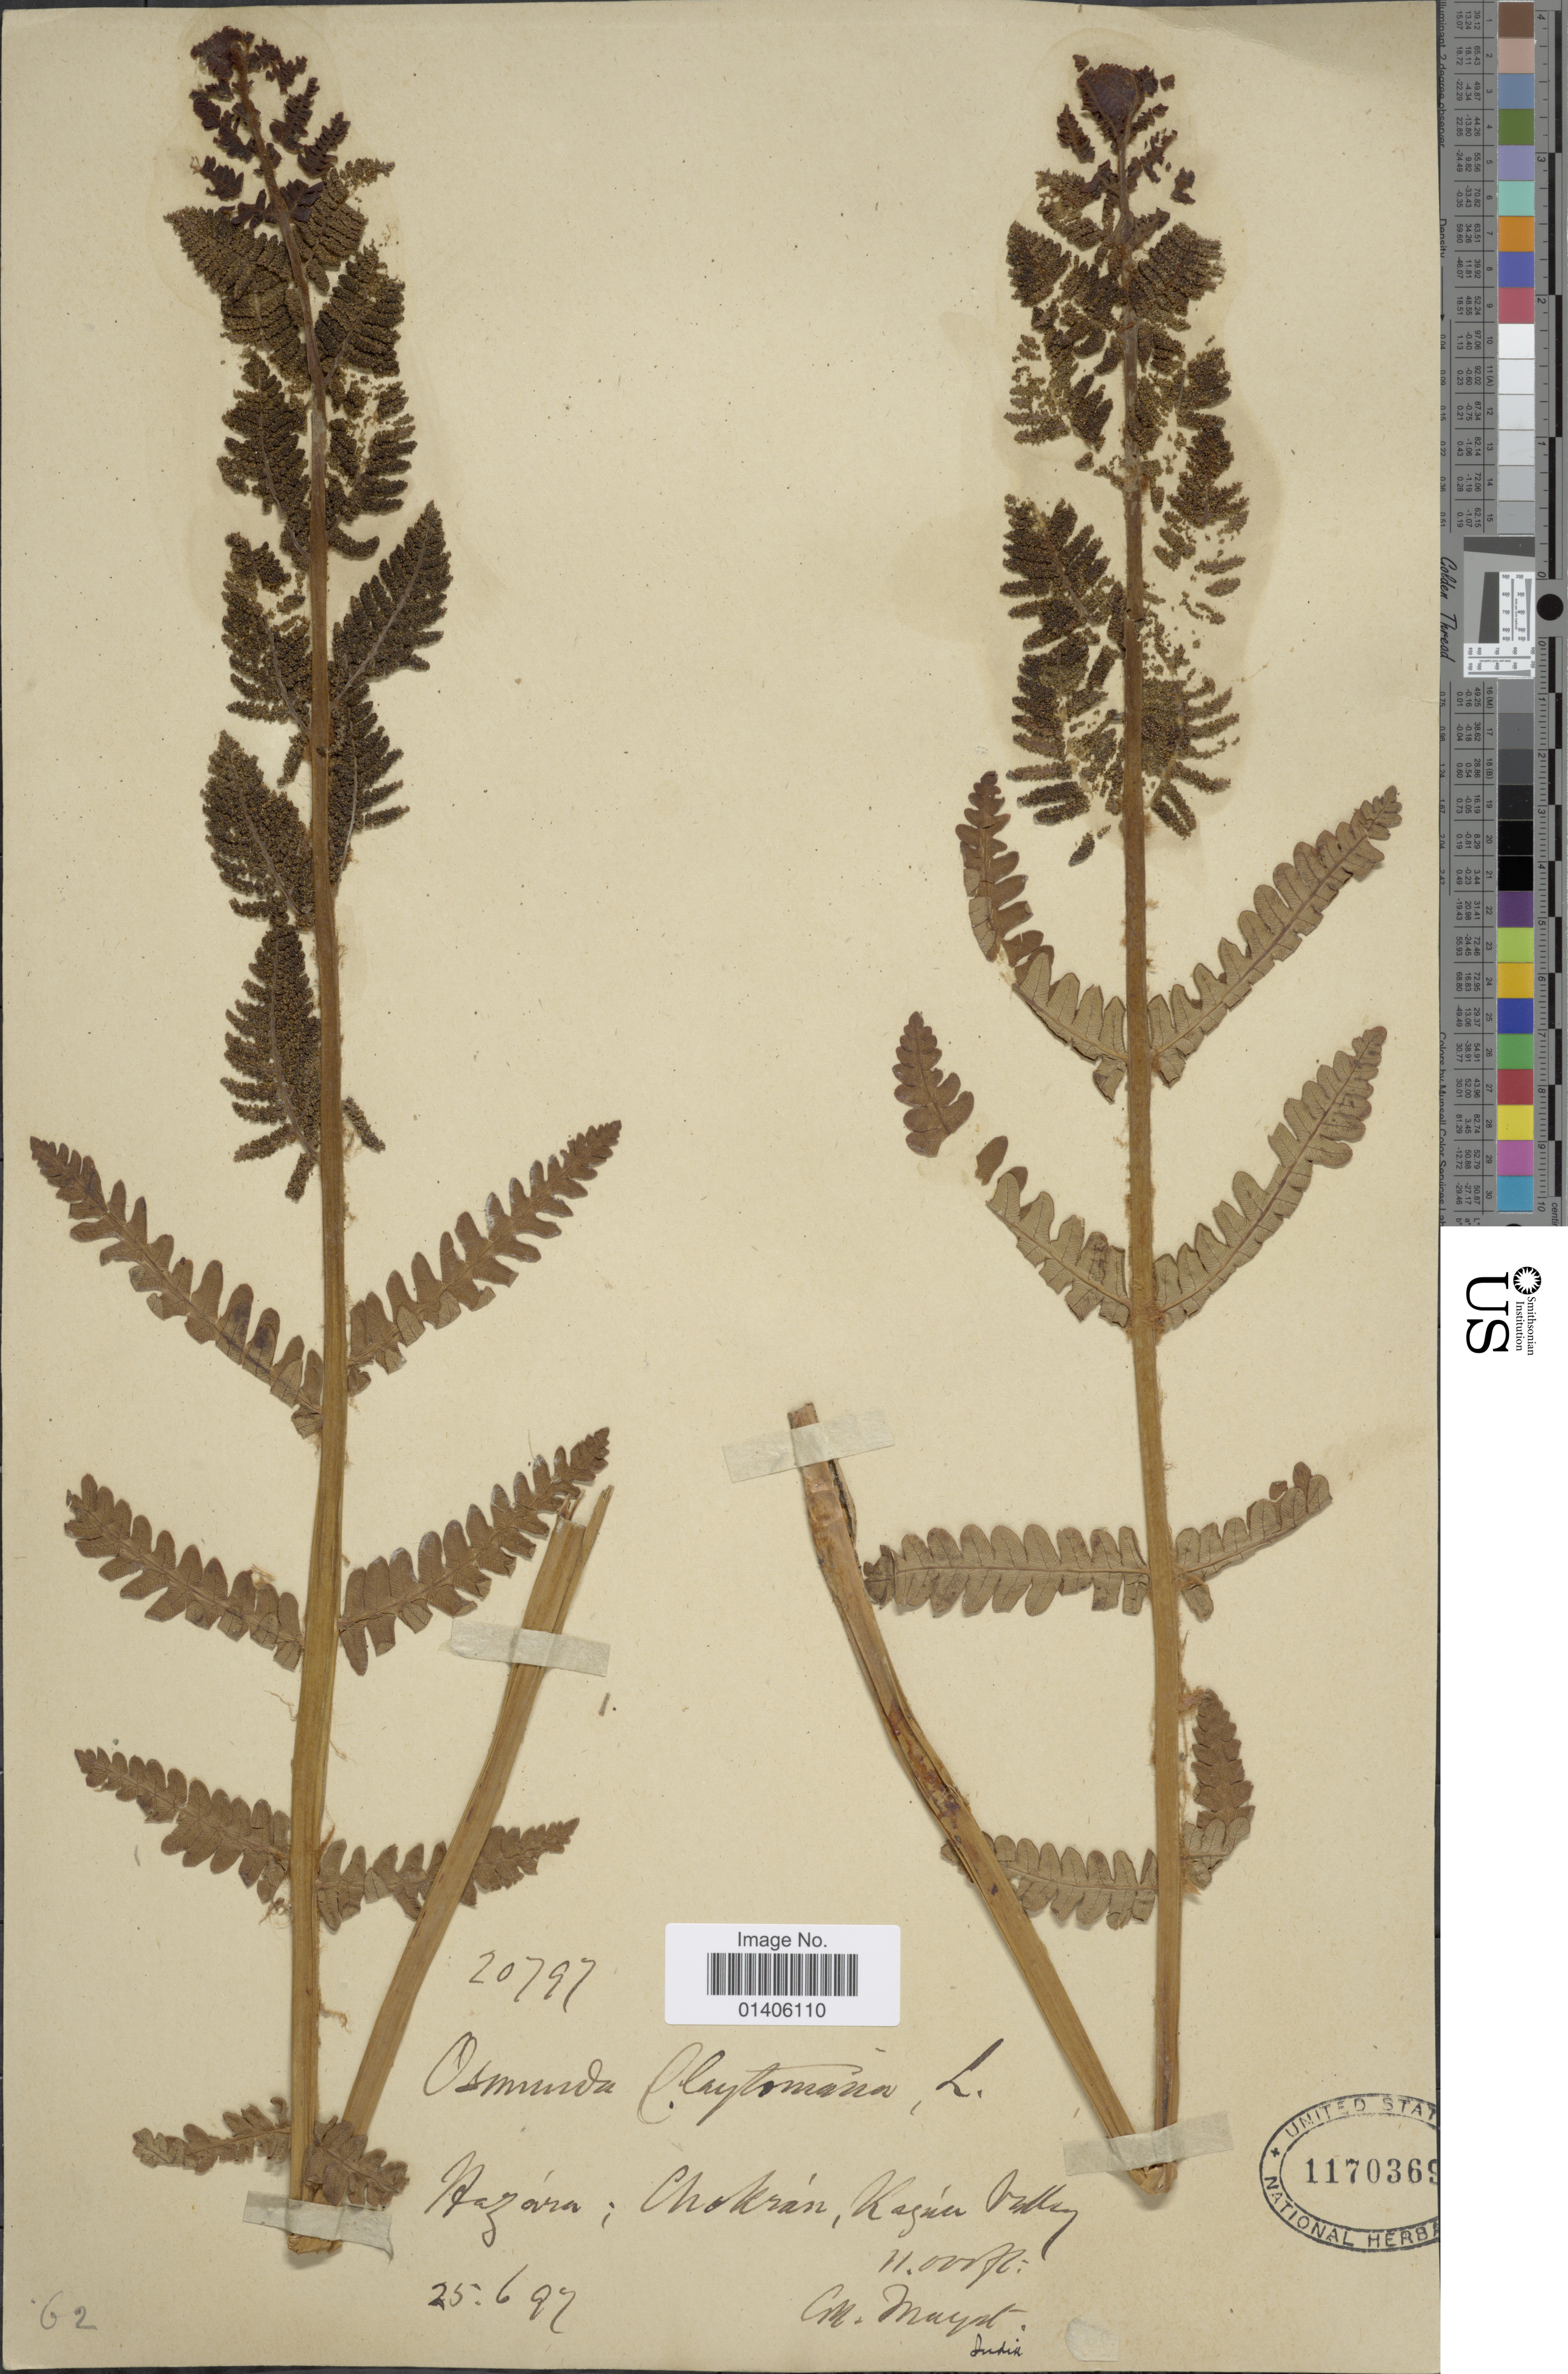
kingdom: Plantae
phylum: Tracheophyta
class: Polypodiopsida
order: Osmundales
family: Osmundaceae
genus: Osmunda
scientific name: Osmunda claytoniana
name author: (L.) Tagawa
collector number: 20797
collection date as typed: Transcribed d/m/y: 25/6/97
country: Pakistan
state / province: Khyber Pakhtunkhwa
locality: Hazara: Chokran, Kagan Valley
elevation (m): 3353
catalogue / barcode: US 1170369